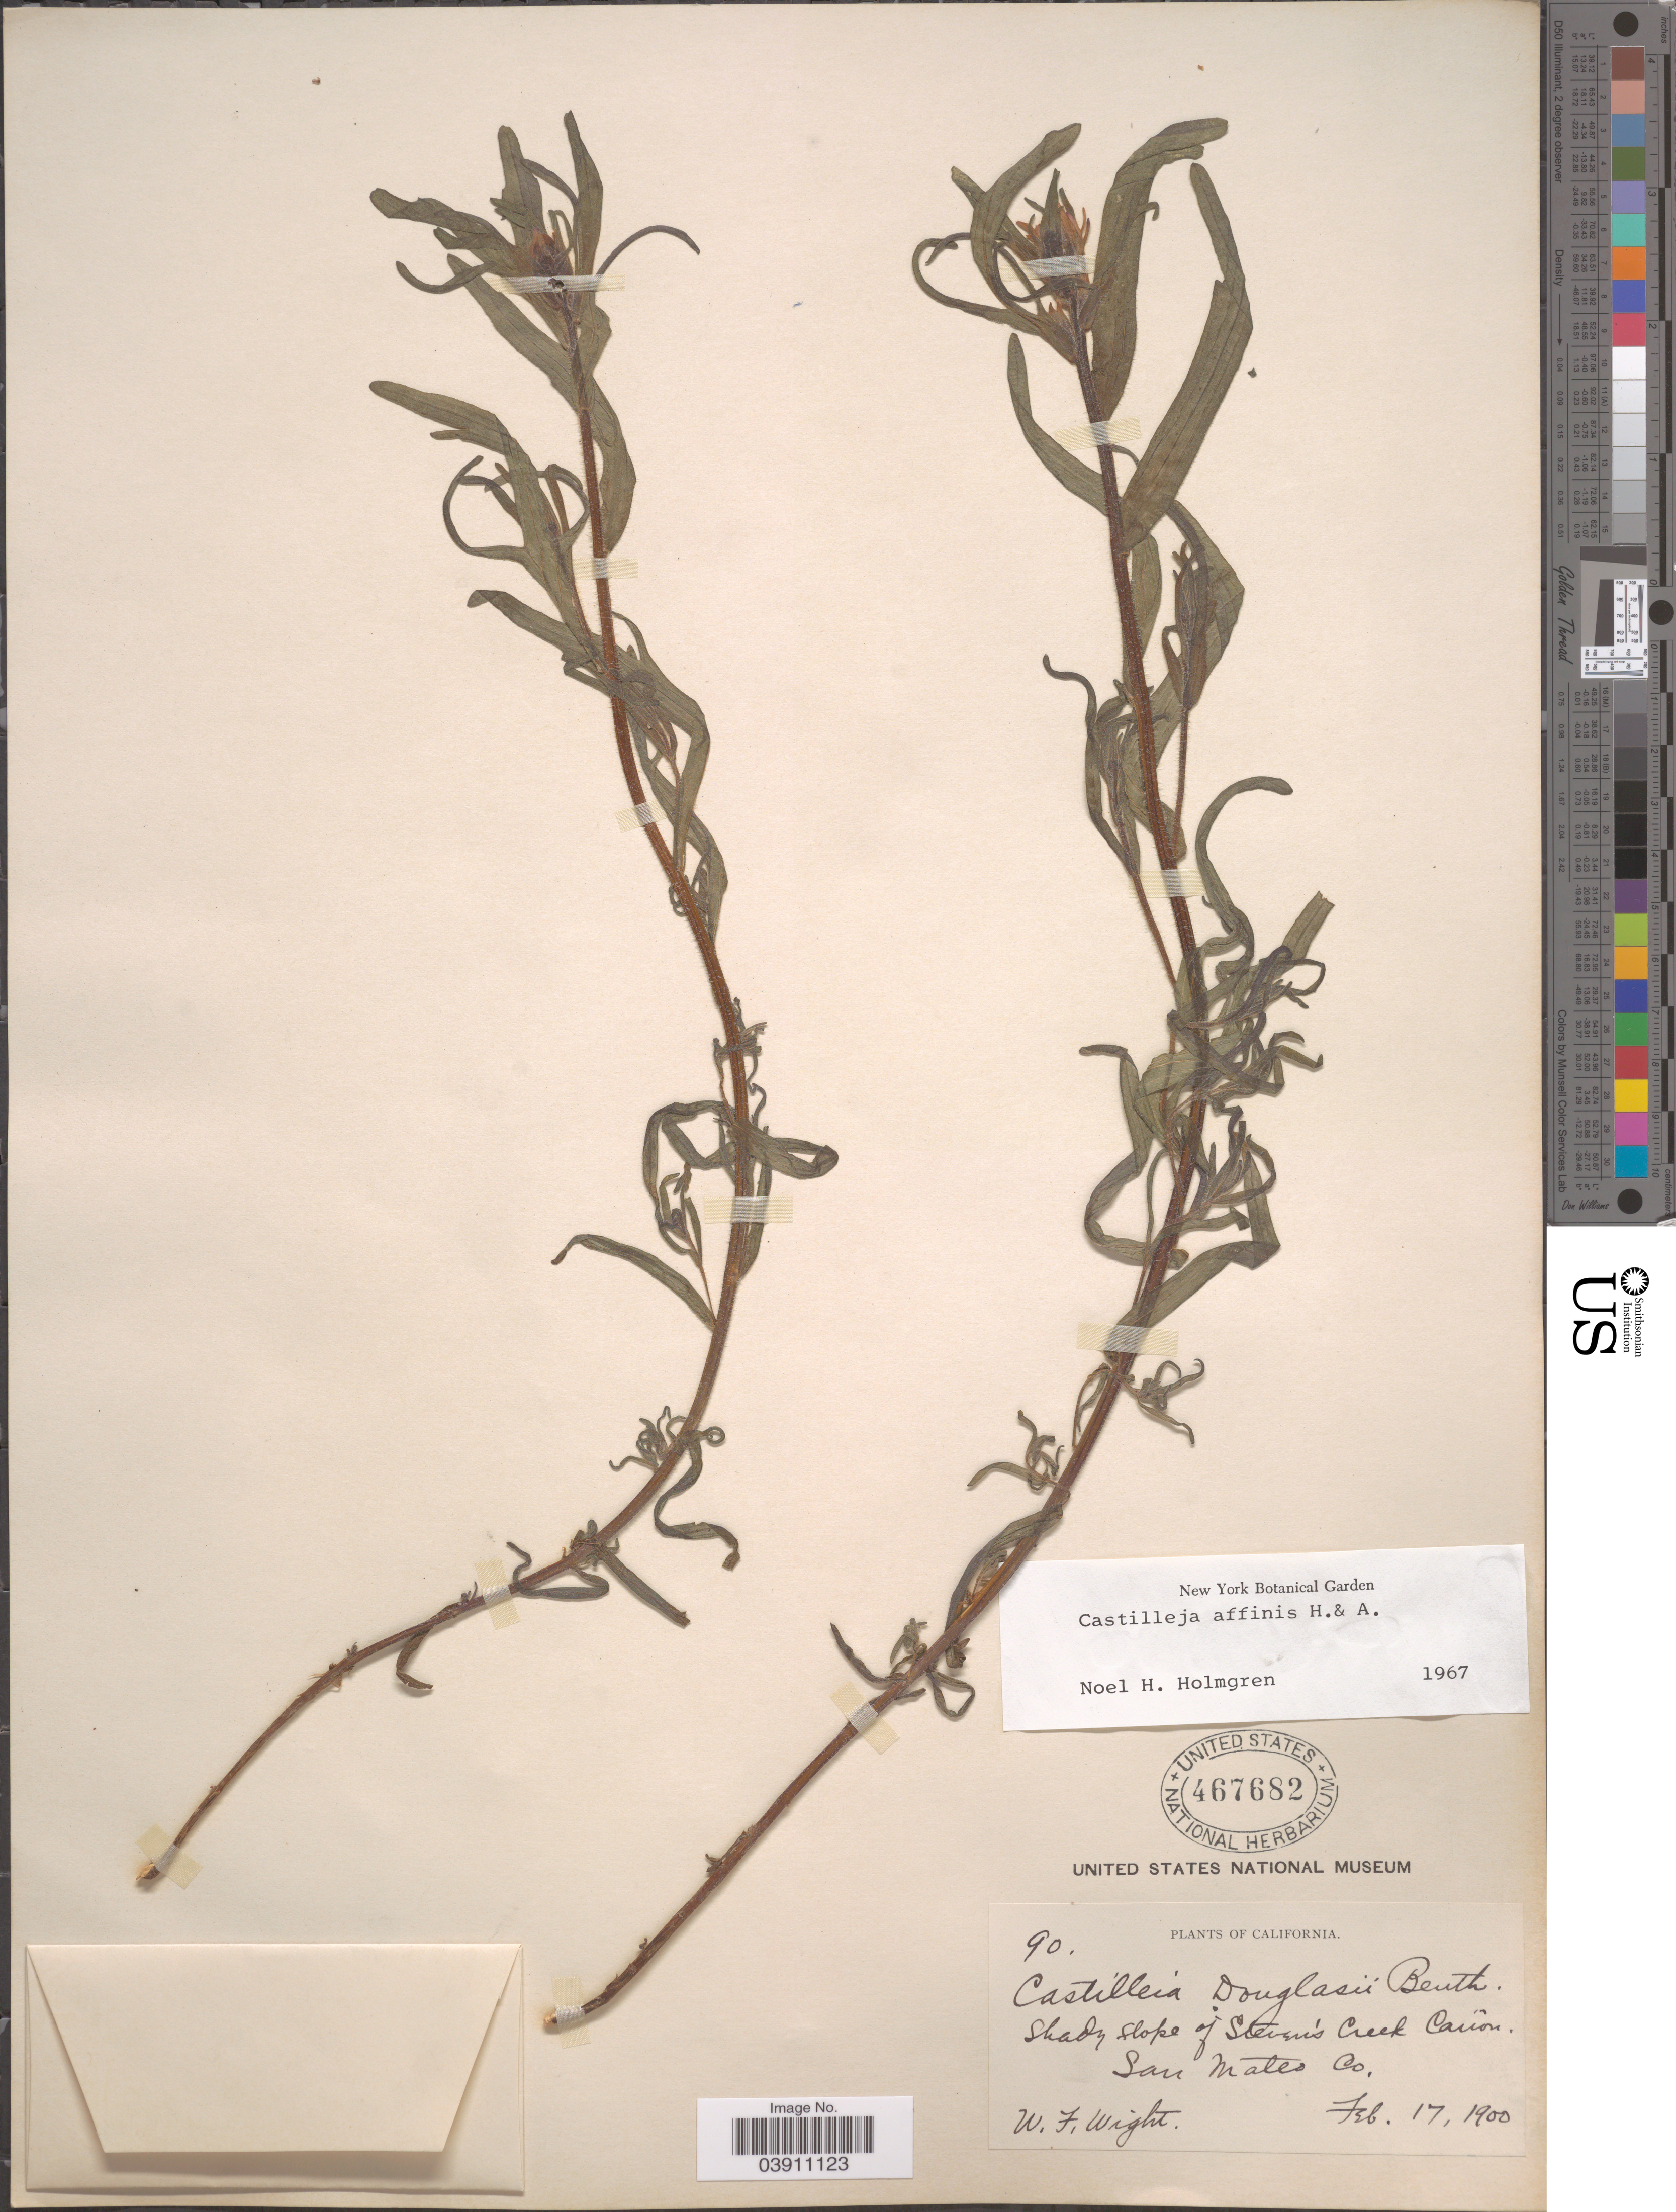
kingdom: Plantae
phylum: Tracheophyta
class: Magnoliopsida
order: Lamiales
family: Orobanchaceae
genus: Castilleja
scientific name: Castilleja affinis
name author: Hook. & Arn.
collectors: W. Wight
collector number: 90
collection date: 1900-02-17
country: United States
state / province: California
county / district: San Mateo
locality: Shady slope of Steven's Creek Cañon. San Mateo Co.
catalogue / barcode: US 467682